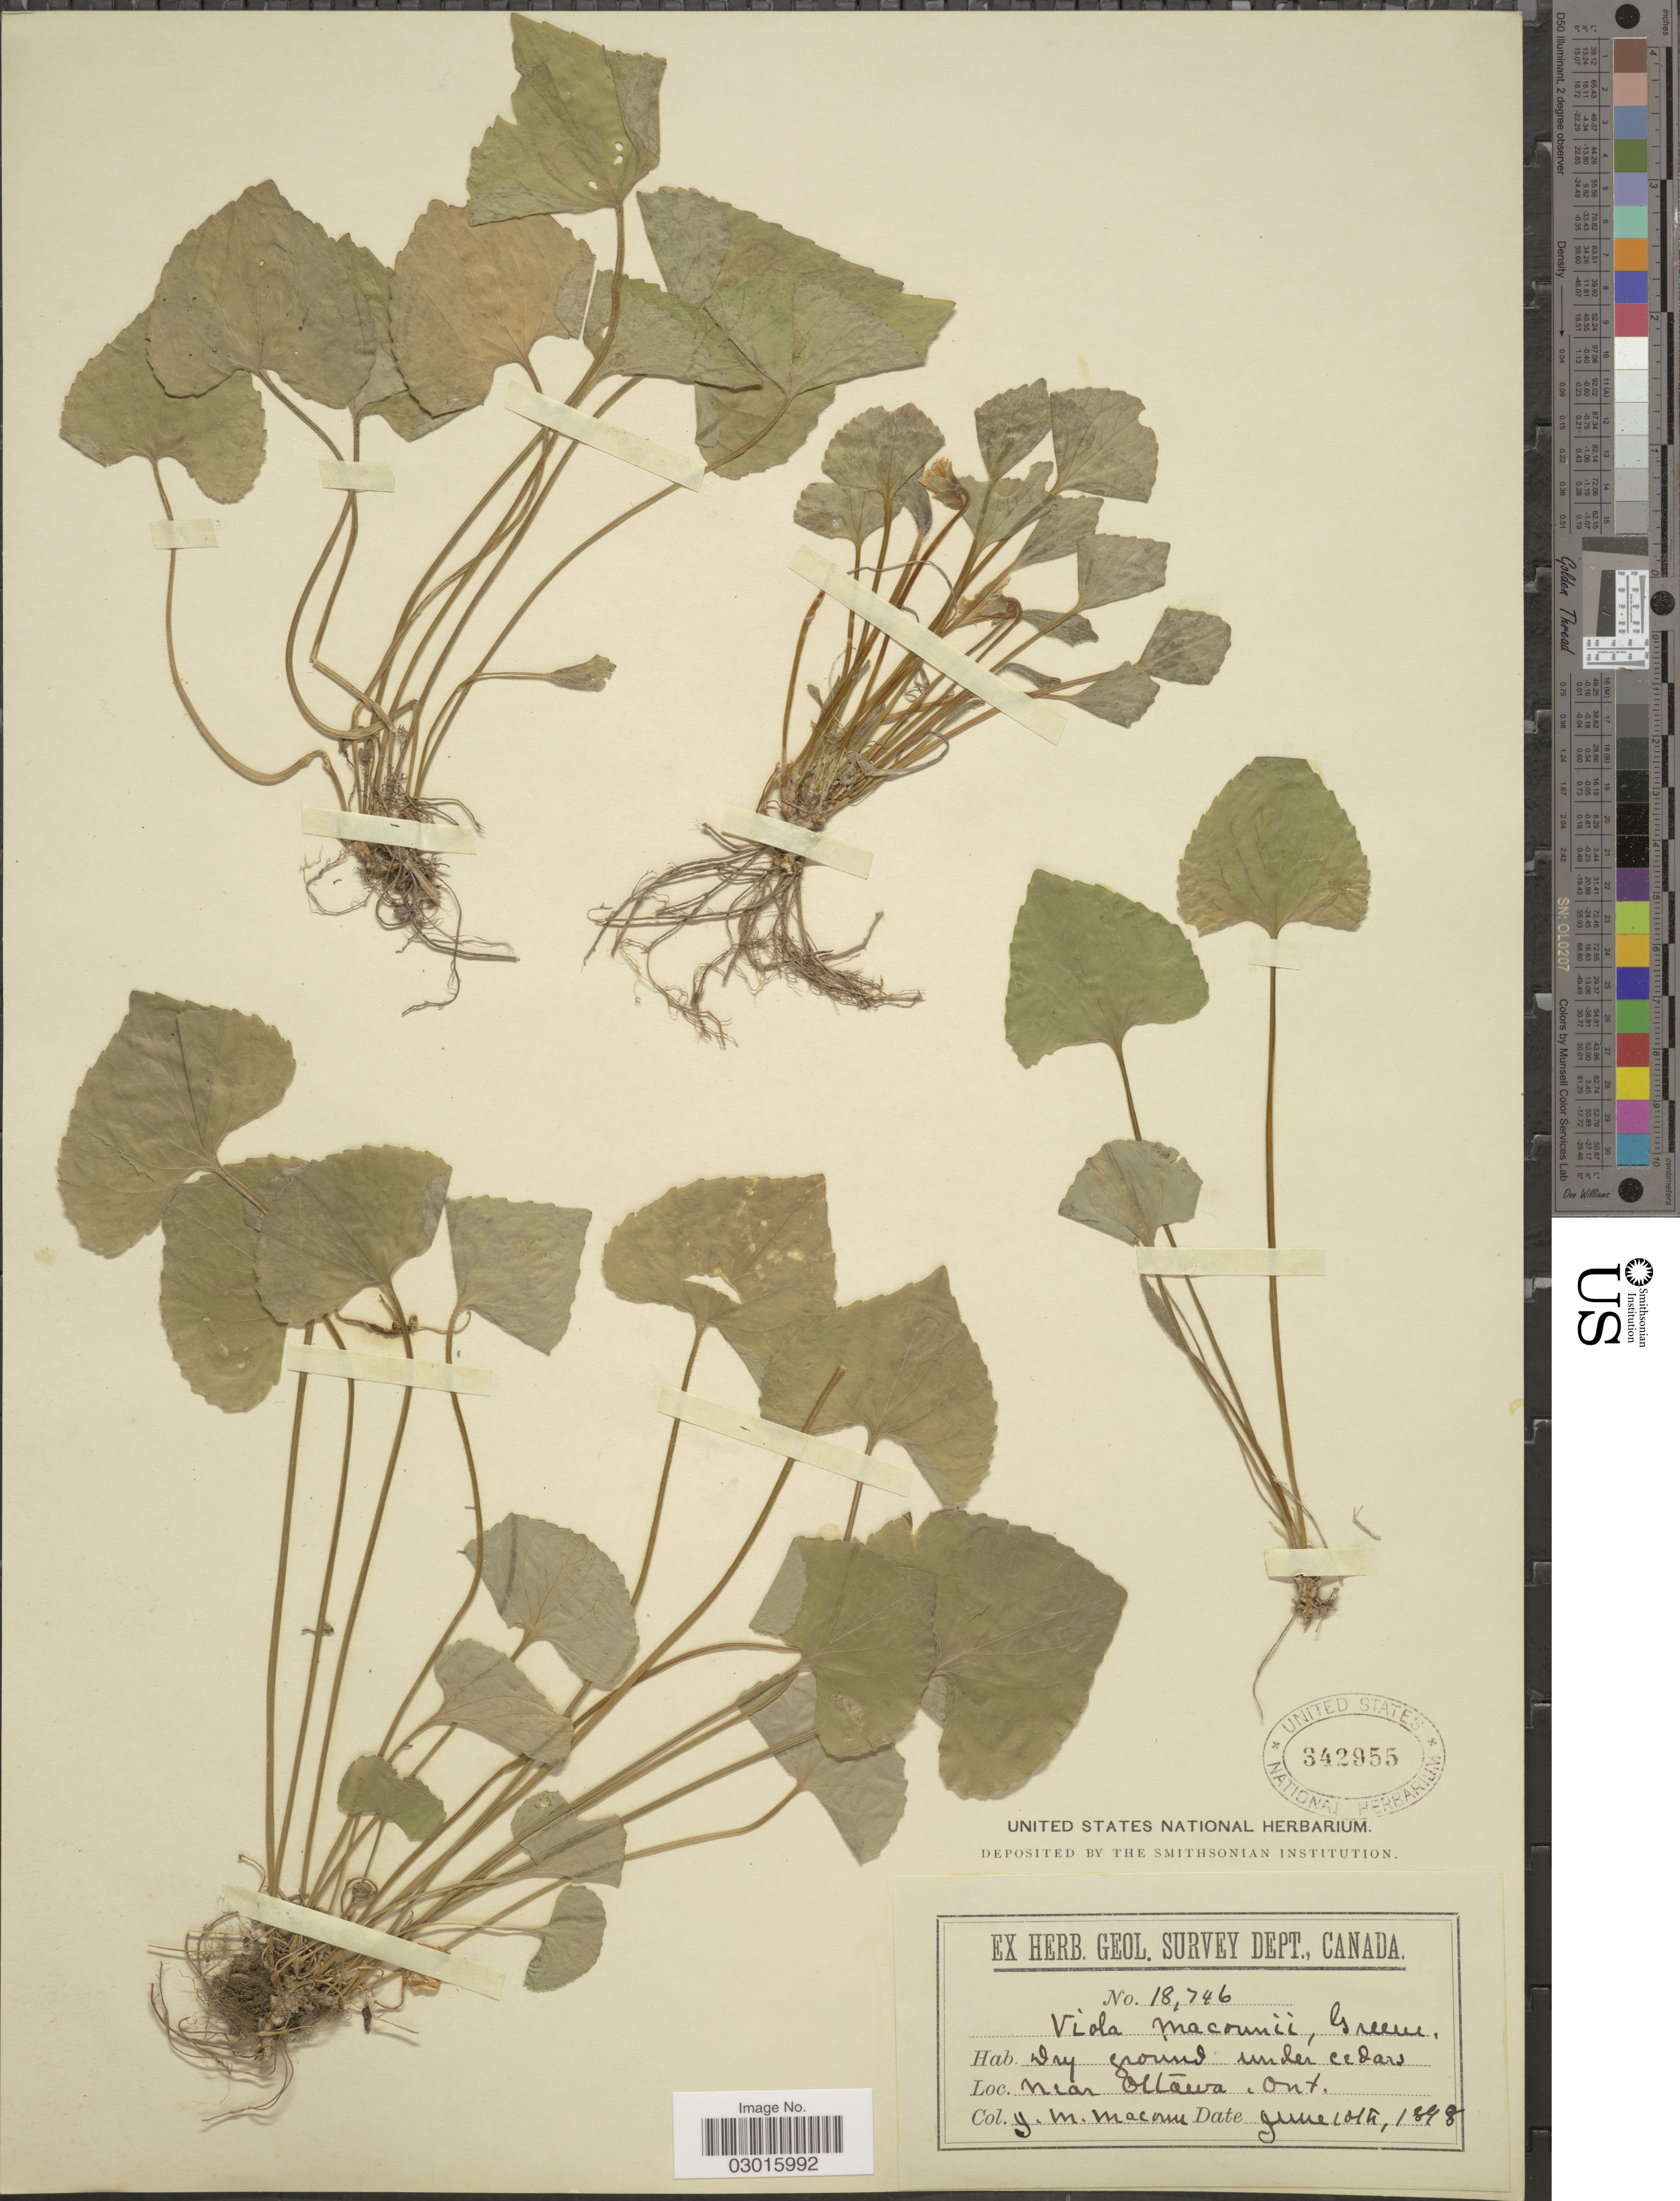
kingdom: Plantae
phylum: Tracheophyta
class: Magnoliopsida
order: Malpighiales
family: Violaceae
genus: Viola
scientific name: Viola macounii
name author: Greene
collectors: J. M. Macoun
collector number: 18746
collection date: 1898-06-10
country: Canada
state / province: Ontario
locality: Near Ottawa.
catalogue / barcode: US 342955